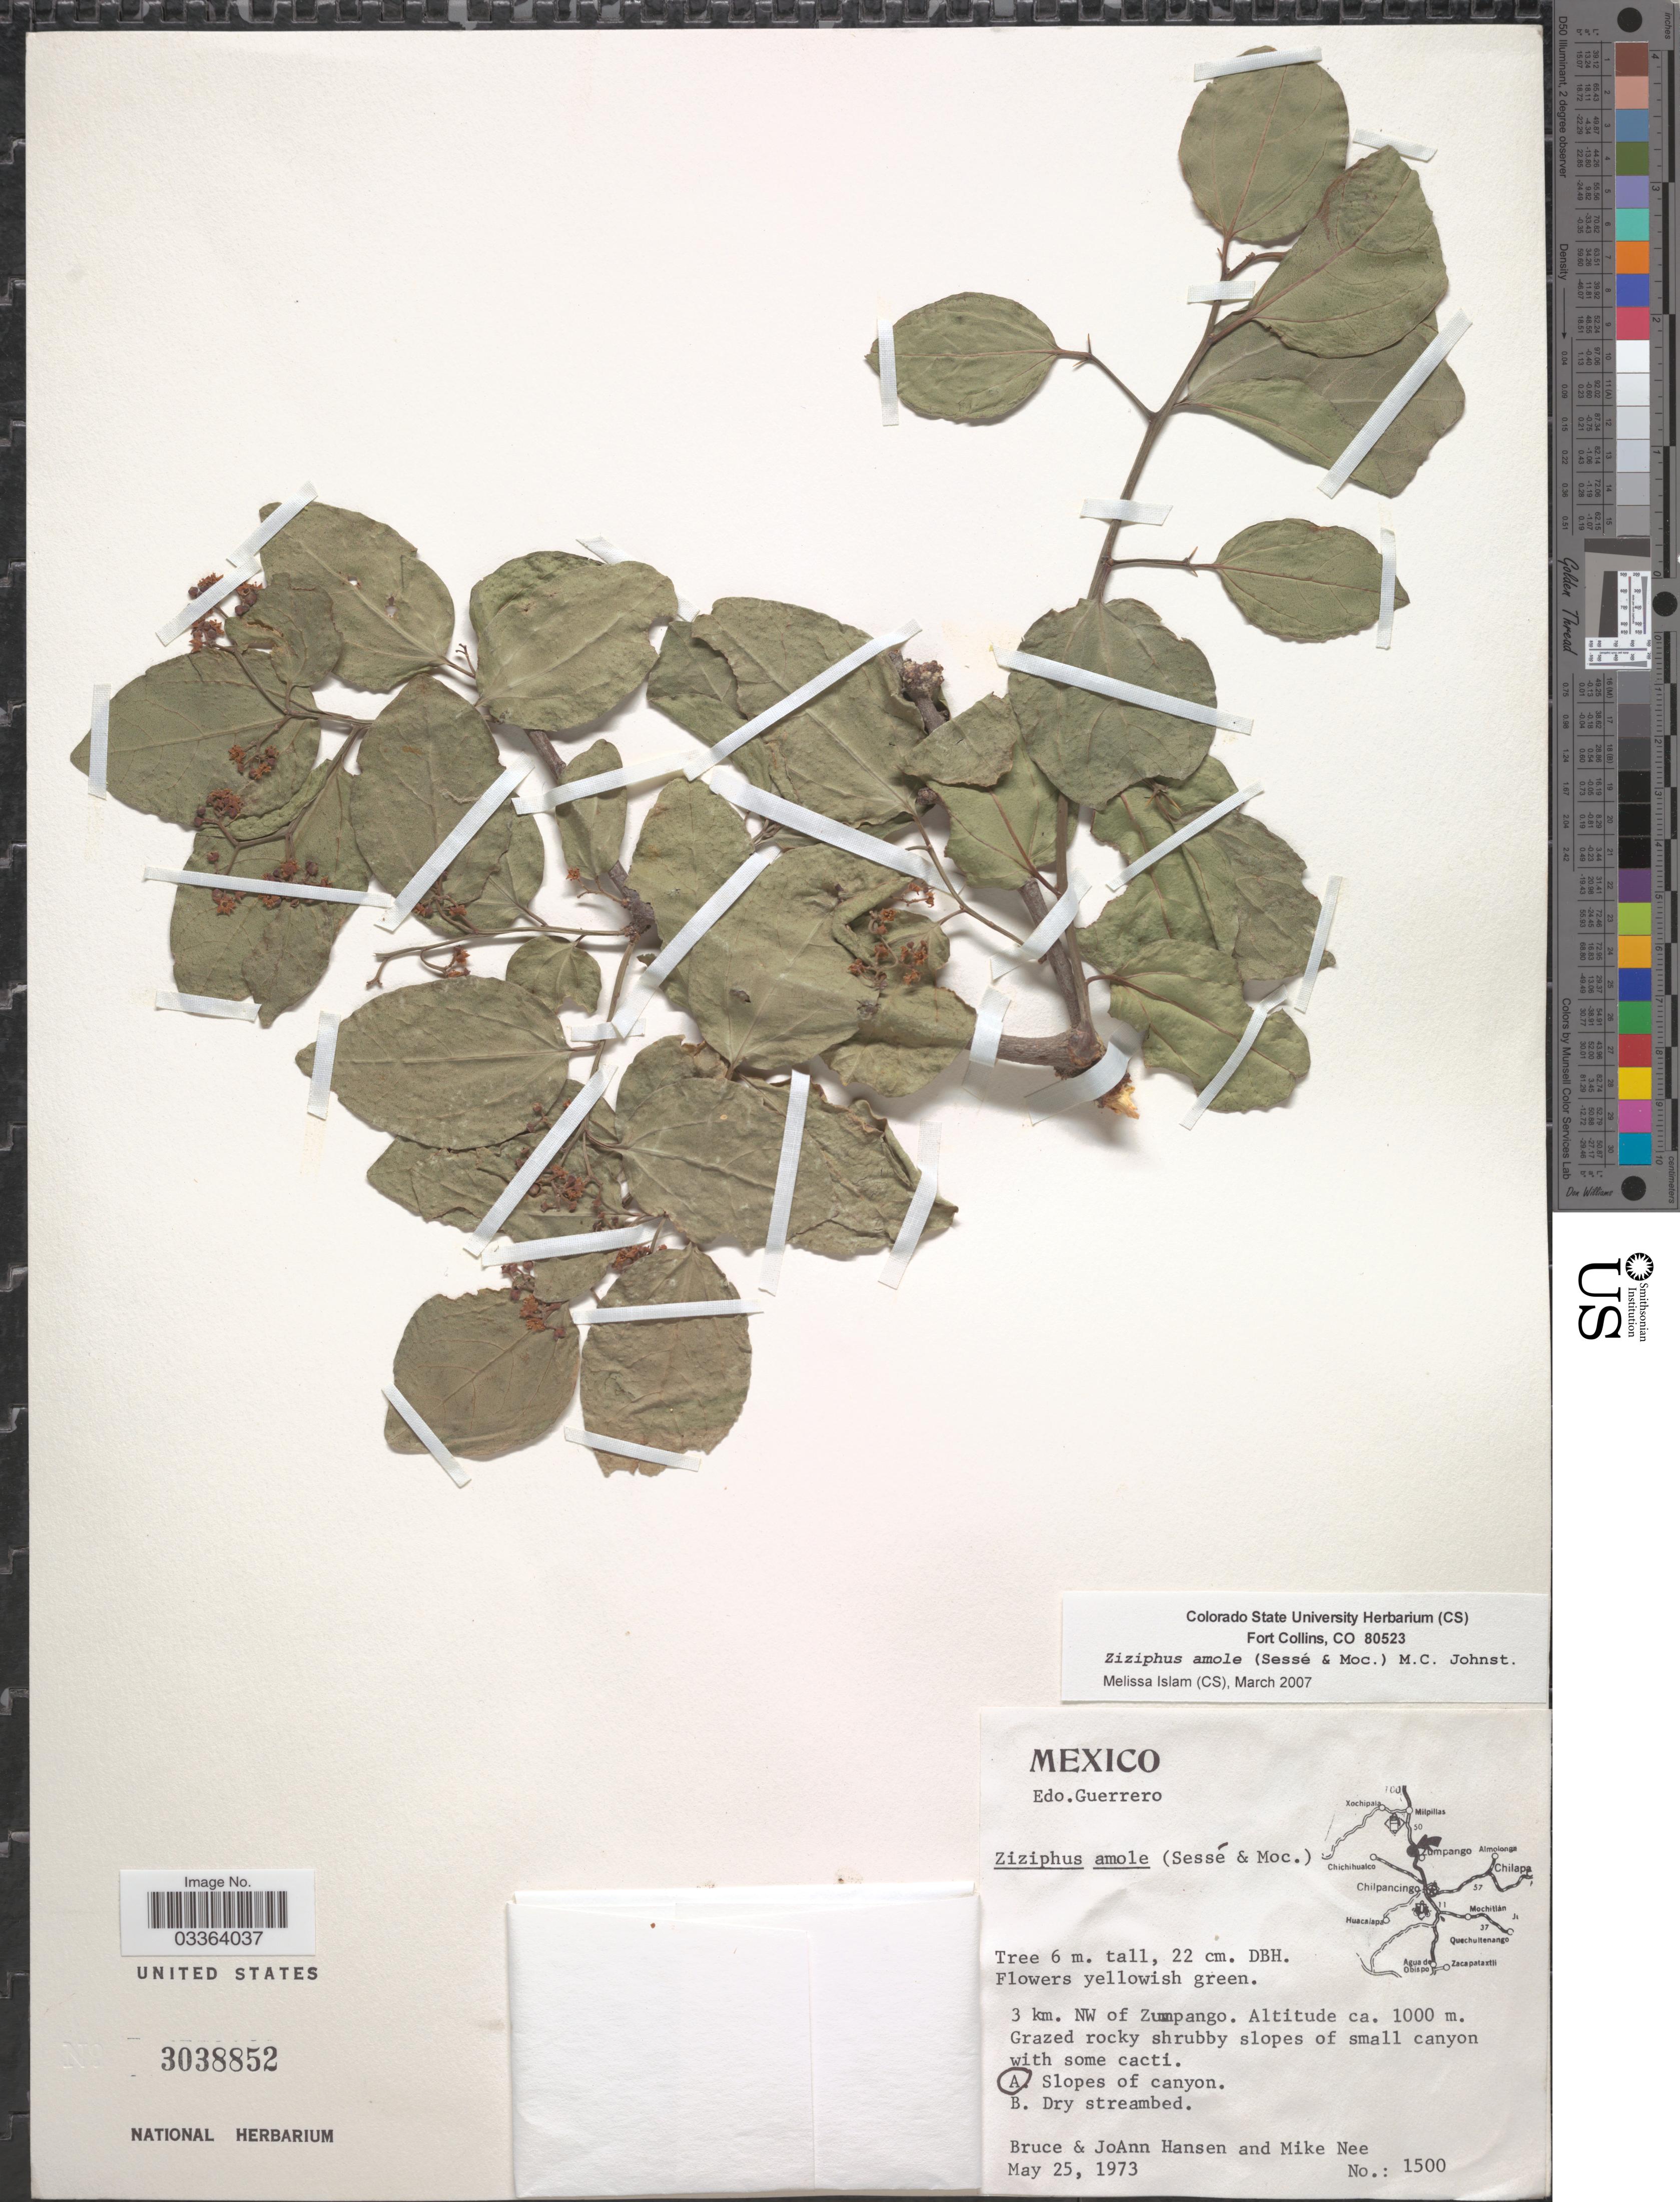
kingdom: Plantae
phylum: Tracheophyta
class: Magnoliopsida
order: Rosales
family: Rhamnaceae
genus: Sarcomphalus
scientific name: Sarcomphalus amole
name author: (Sessé & Moc.) Hauenschild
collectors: B. Hansen, J. Hansen & M. Nee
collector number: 1500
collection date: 1973-05-25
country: Mexico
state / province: Guerrero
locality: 3 km. NW of Zumpango. Slopes of canyon.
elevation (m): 1000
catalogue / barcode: US 3038852